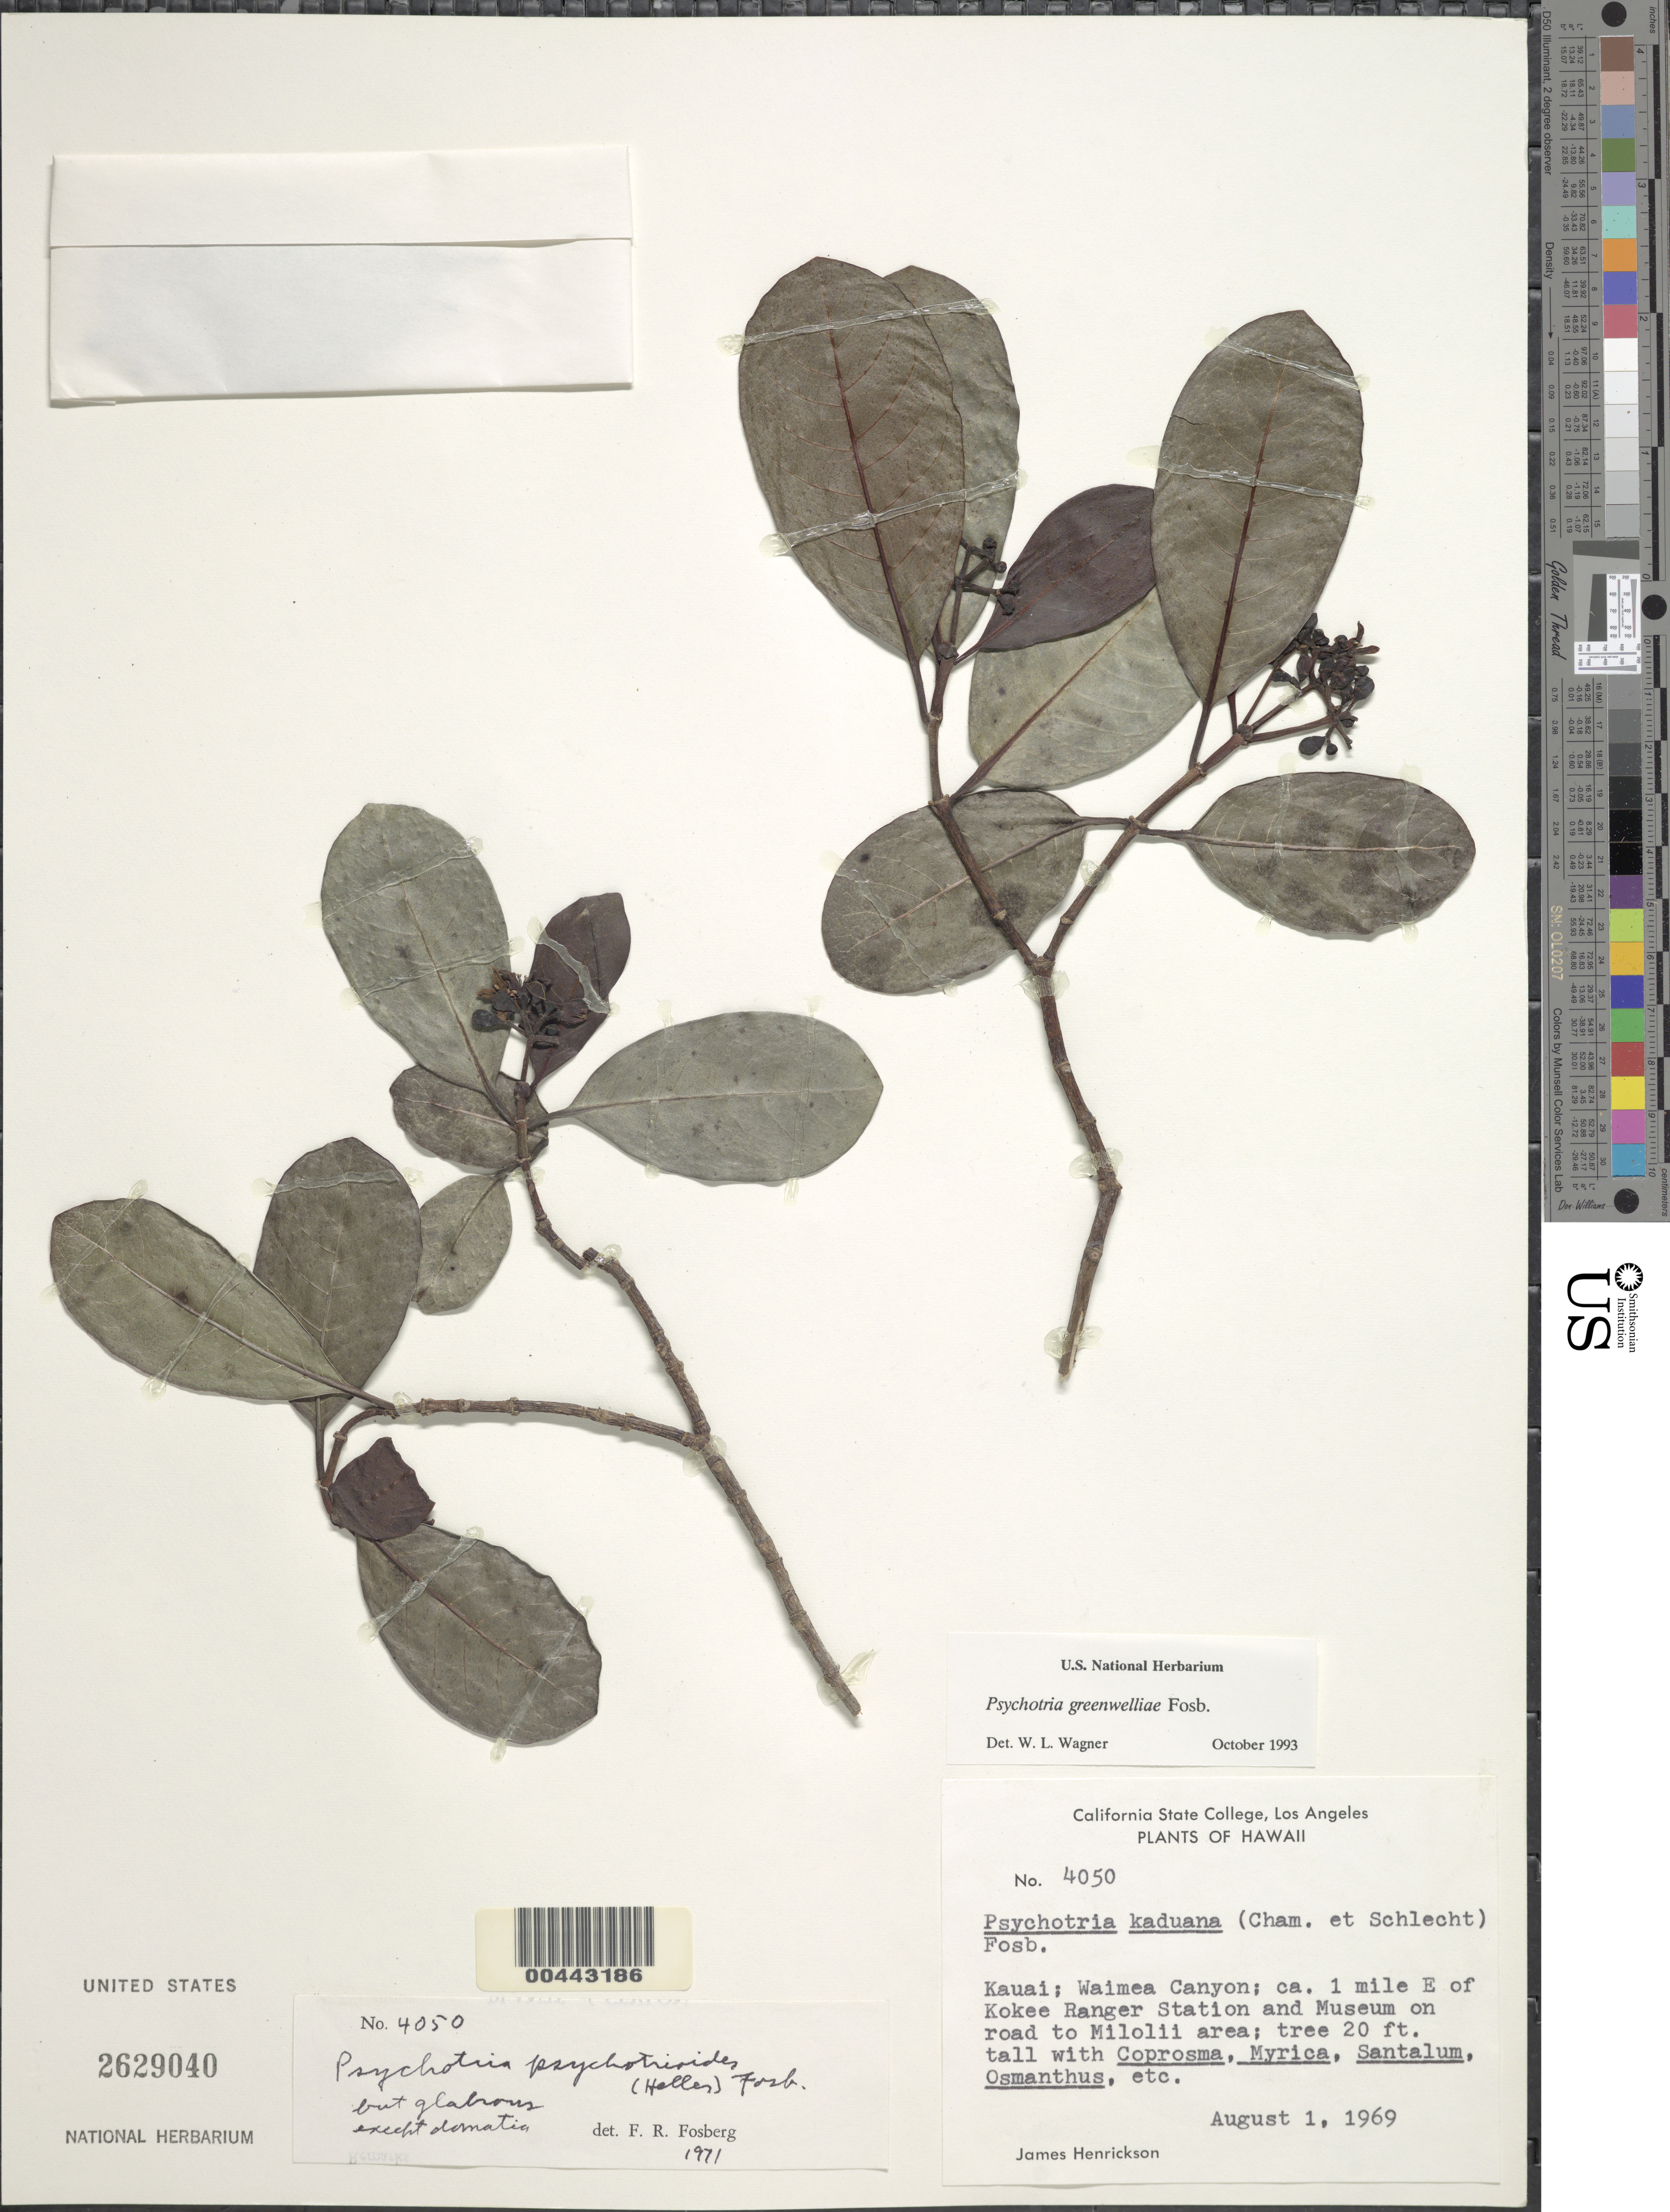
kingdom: Plantae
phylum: Tracheophyta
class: Magnoliopsida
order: Gentianales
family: Rubiaceae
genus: Psychotria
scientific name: Psychotria greenwelliae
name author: Fosberg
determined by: Wagner, W. L., (BOT), Smithsonian Institution - National Museum of Natural History (UNITED STATES)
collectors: J. S. Henrickson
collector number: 4050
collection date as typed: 1 Aug 1969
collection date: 1969-08-01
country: United States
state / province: Hawaii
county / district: Kauai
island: Kaua'i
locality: Waimea Canyon, ca 1 mile E of Kokee Ranger Station and Museum on road to Milolii area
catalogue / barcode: US 2629040